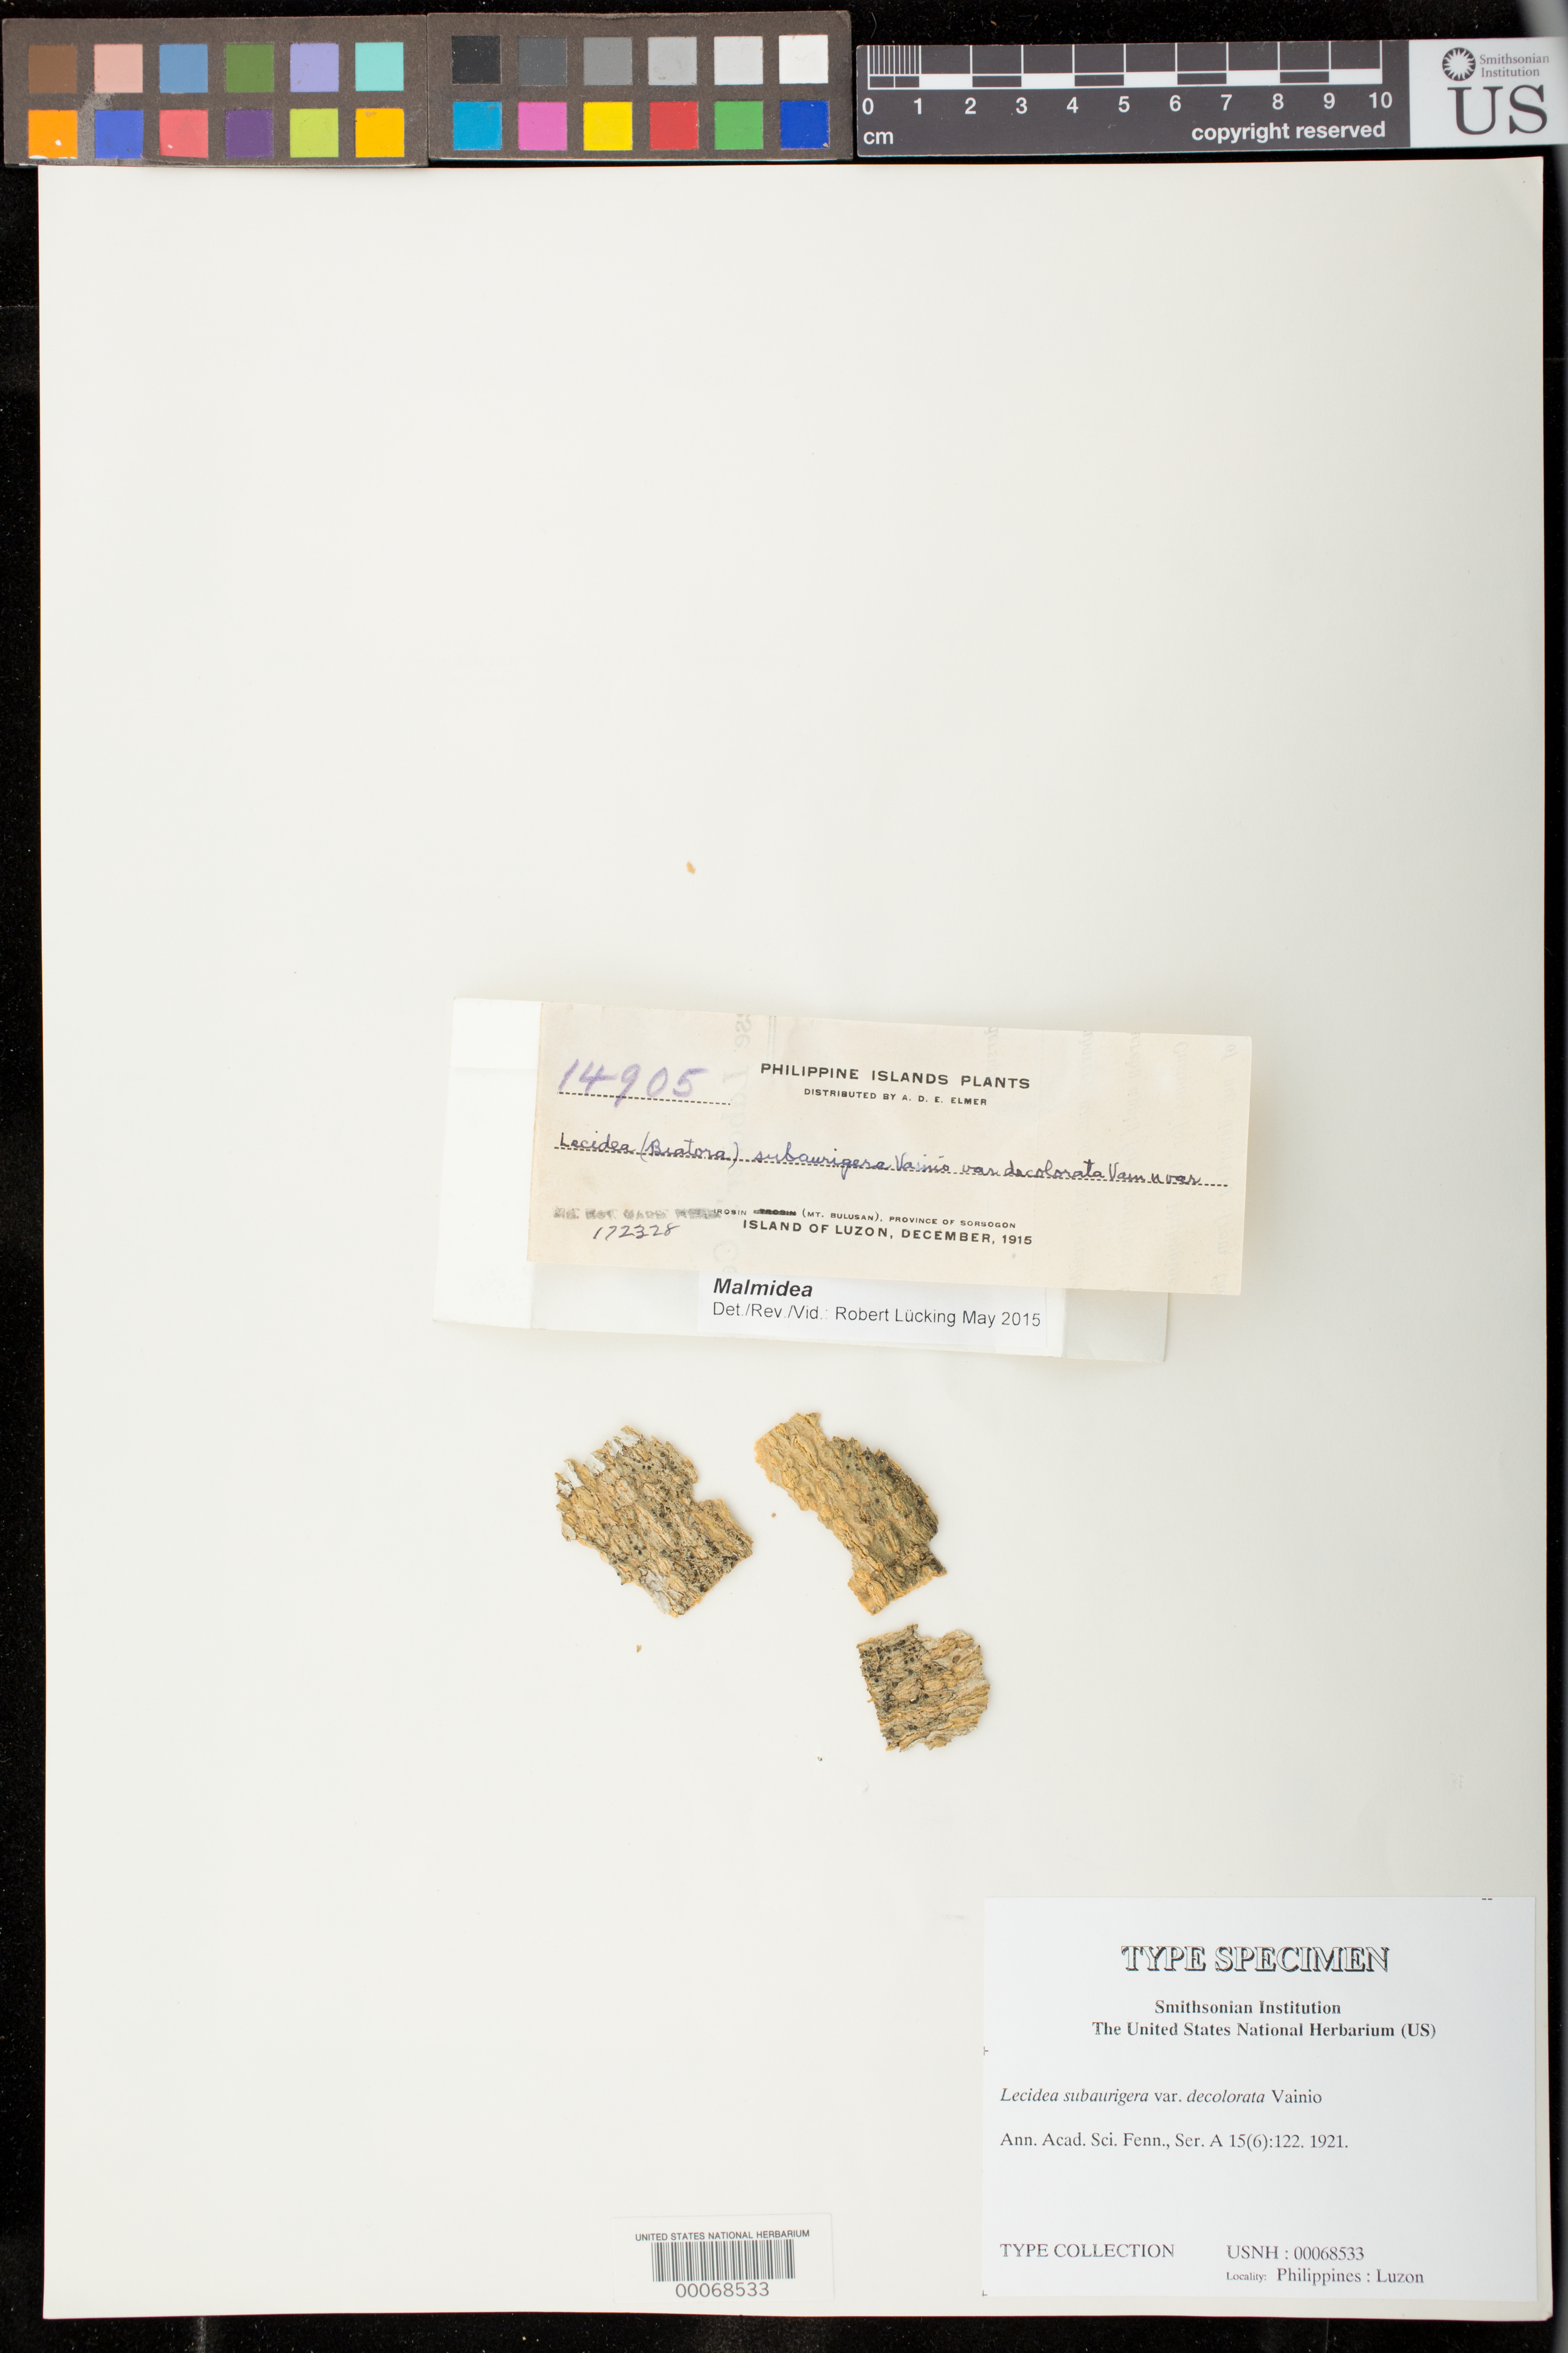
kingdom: Fungi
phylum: Ascomycota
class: Lecanoromycetes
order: Lecideales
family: Lecideaceae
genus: Lecidea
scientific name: Lecidea subaurigera var. decolorata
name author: Vain.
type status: Type Collection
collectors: A. D. E. Elmer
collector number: Bur. Sci. 14905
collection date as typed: Dec 1915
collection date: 1915-12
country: Philippines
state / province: Bicol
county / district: Sorsogon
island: Luzon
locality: Irosin (Mt. Bulusan), Province of Sorsogon, Island of Luzon